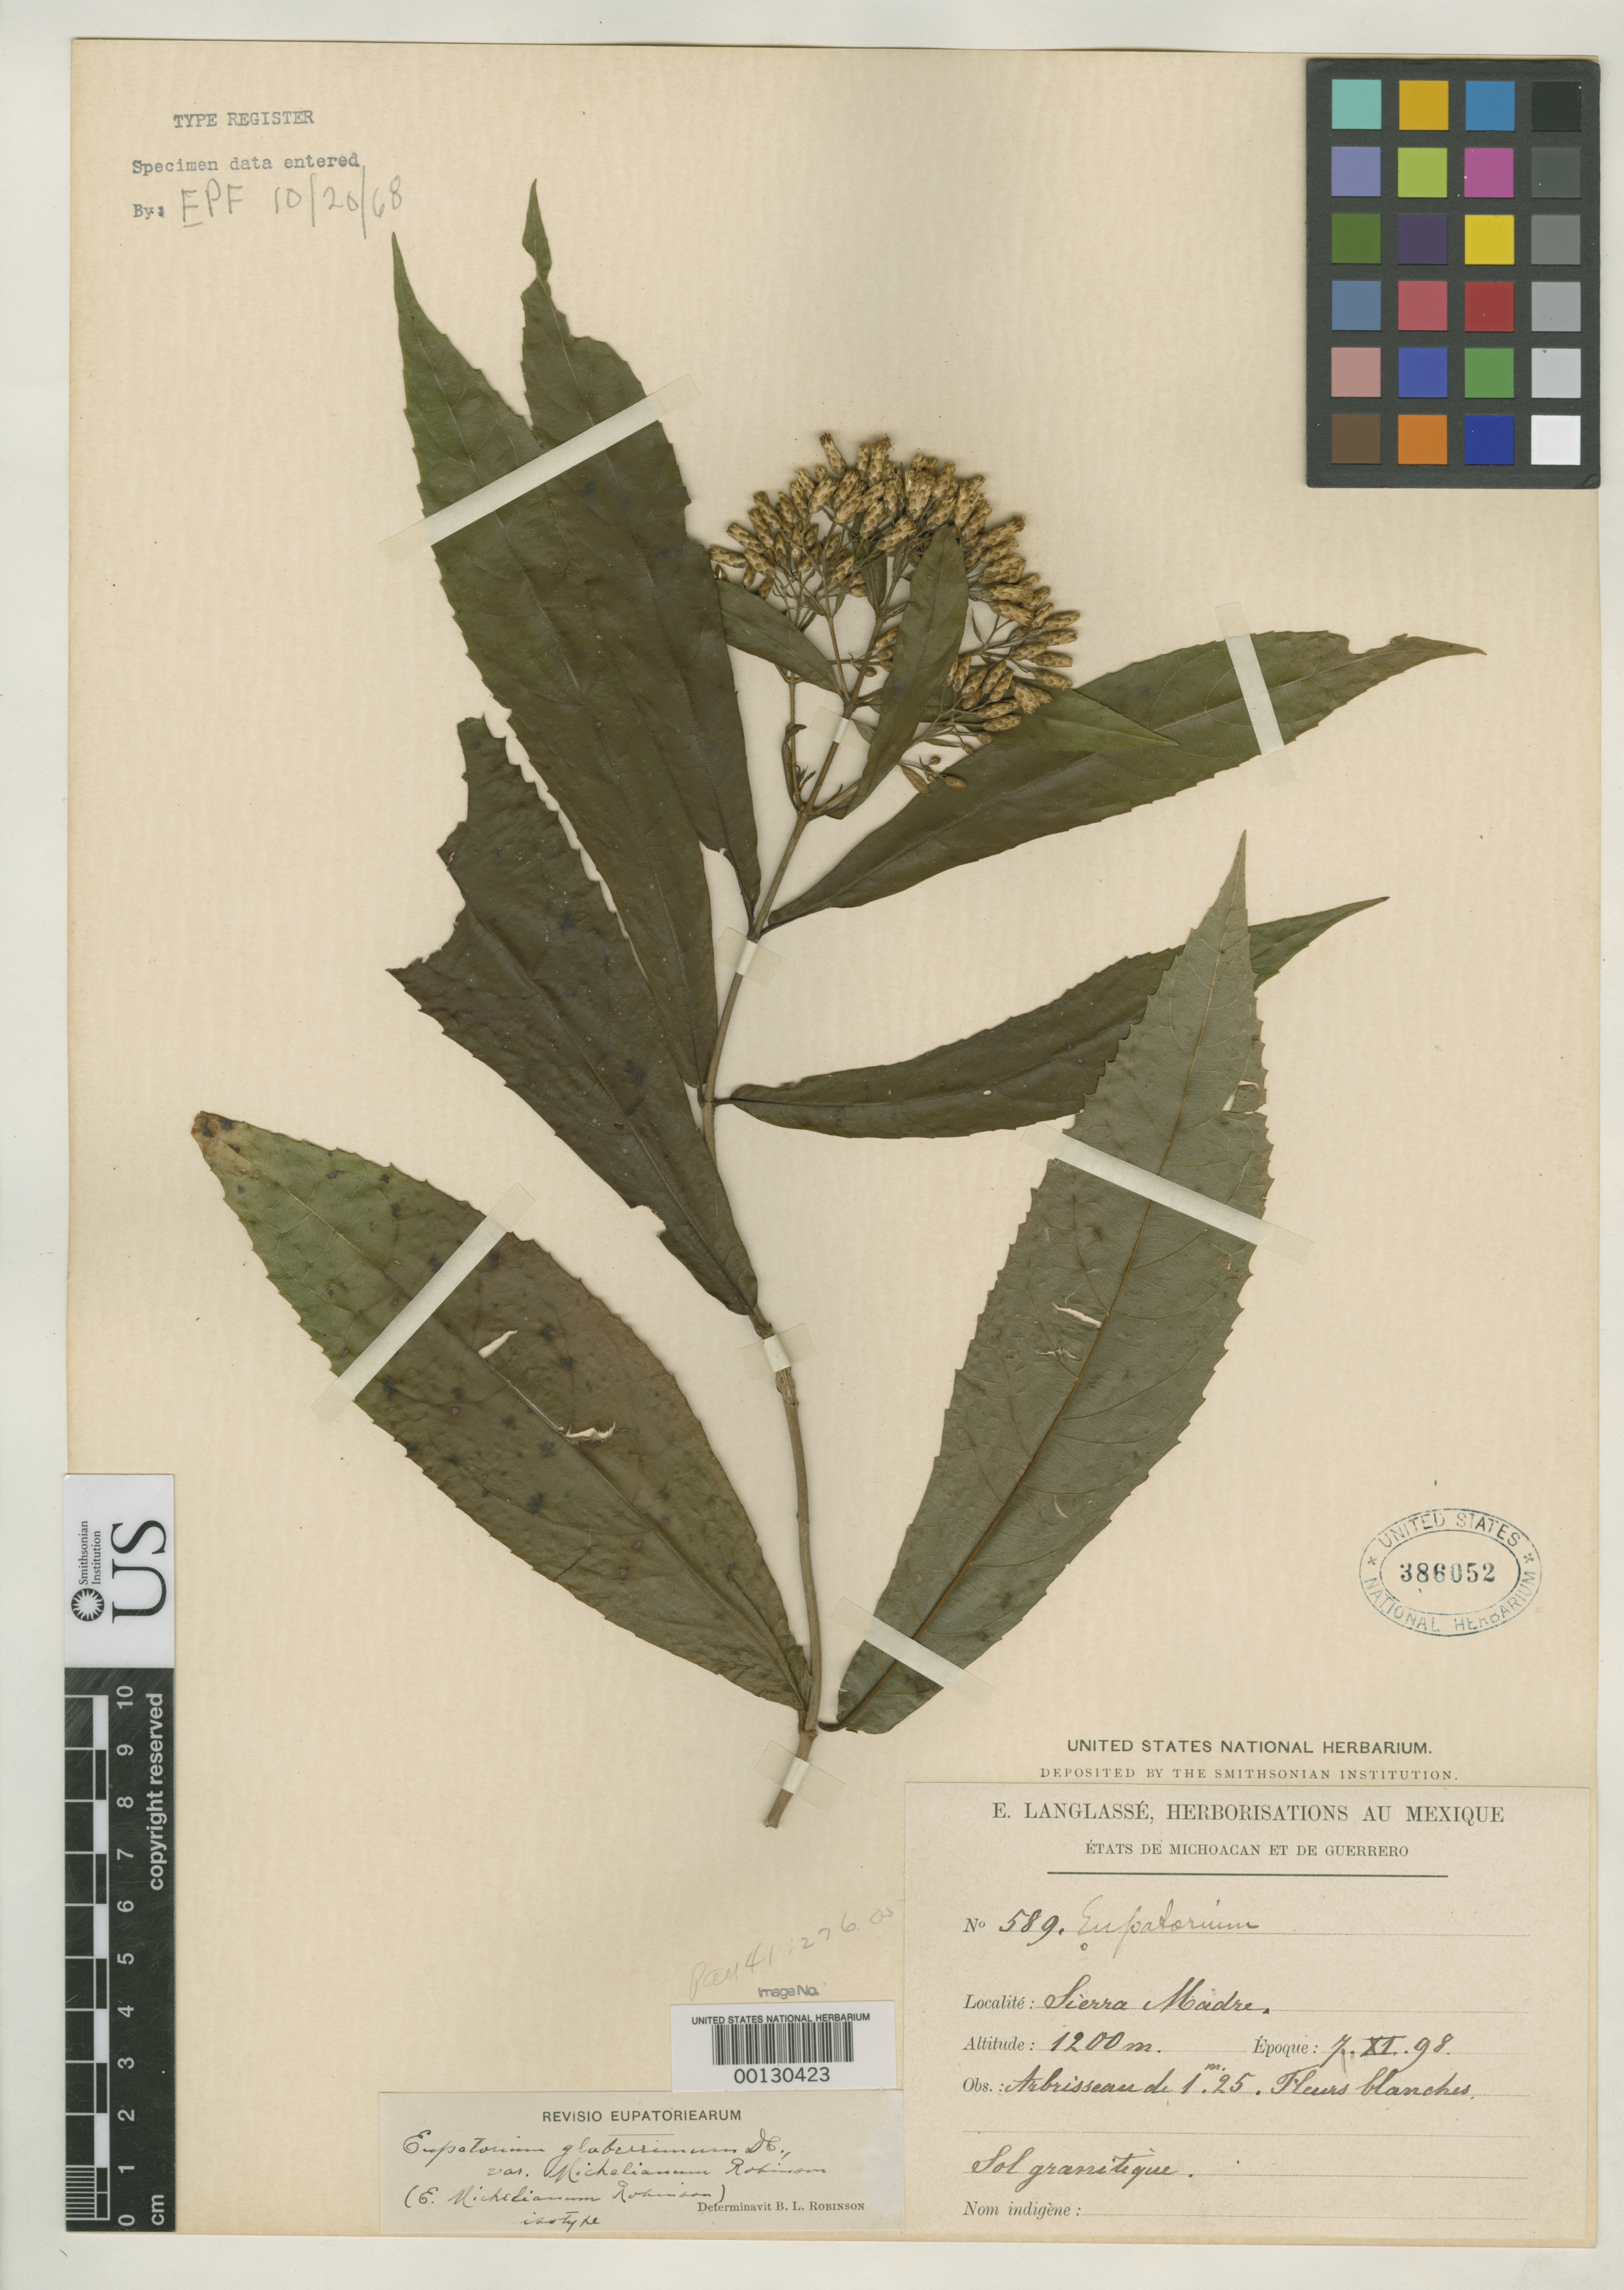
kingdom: Plantae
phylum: Tracheophyta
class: Magnoliopsida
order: Asterales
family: Asteraceae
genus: Eupatorium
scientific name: Eupatorium michelianum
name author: B.L. Rob.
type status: Isotype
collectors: E. Langlassé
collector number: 589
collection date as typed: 07 Dec 1890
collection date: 1890-12-07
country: Mexico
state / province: Michoacán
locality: Guerrero.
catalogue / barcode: US 386052